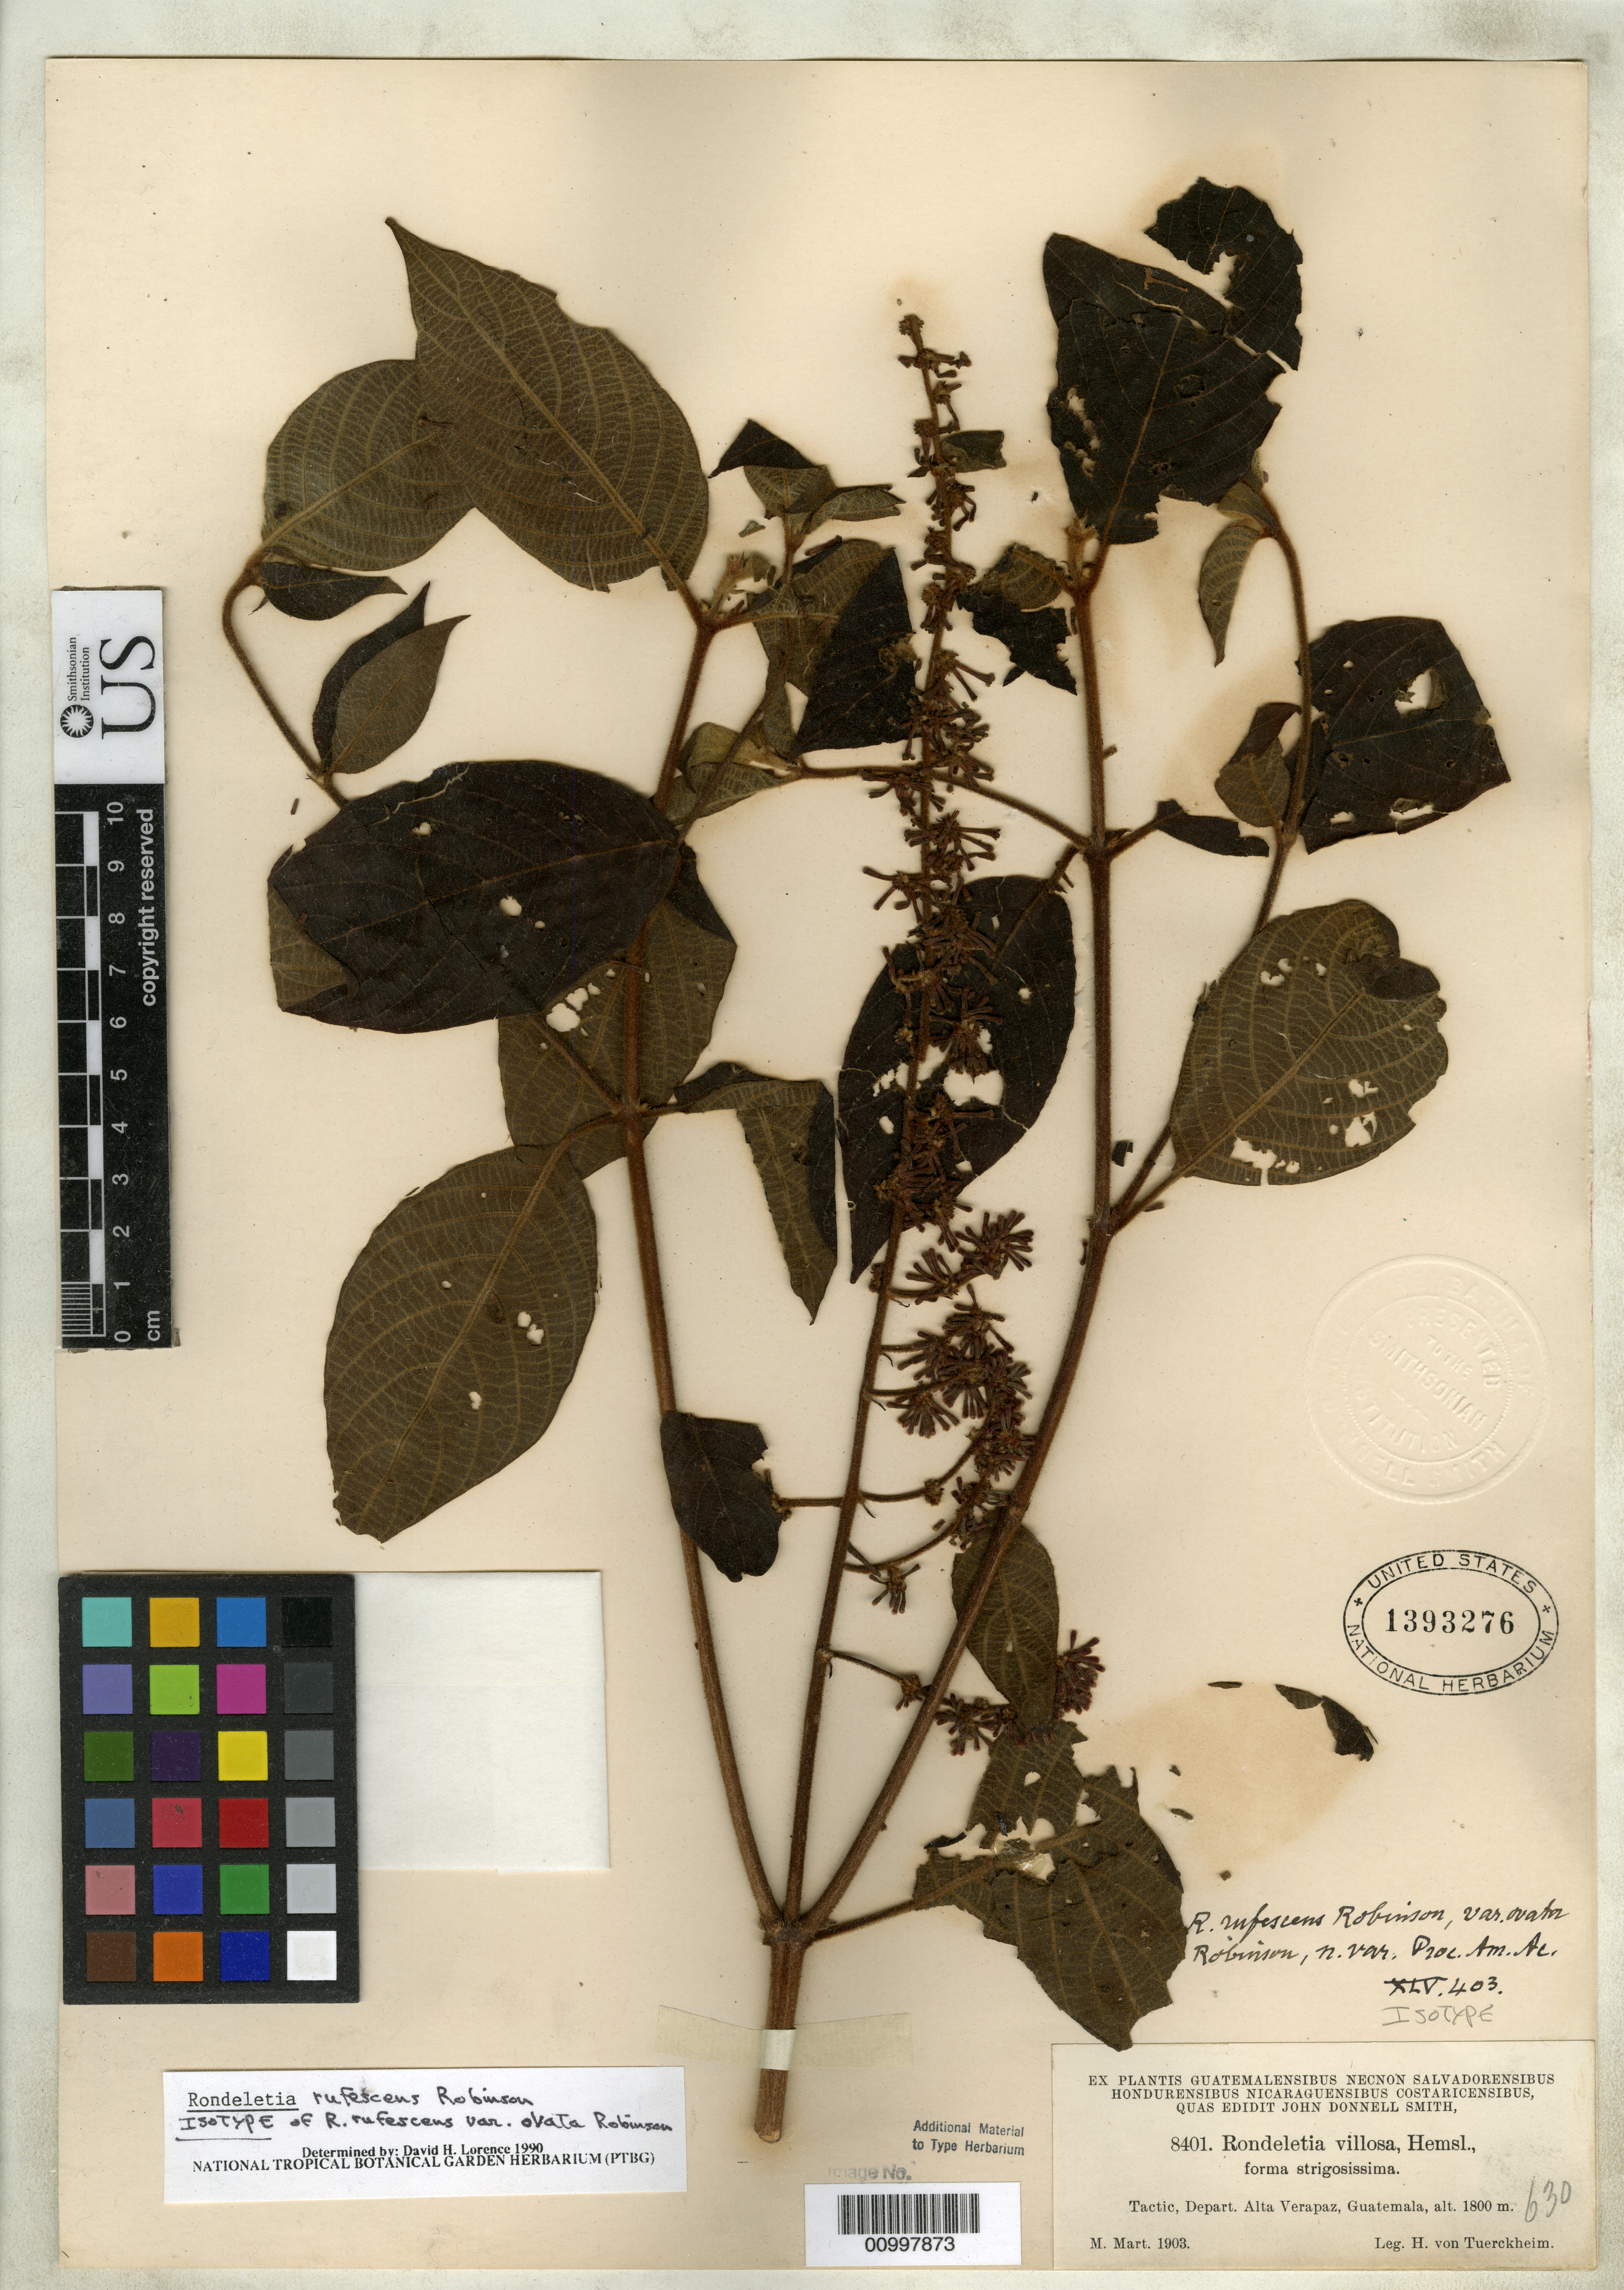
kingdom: Plantae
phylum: Tracheophyta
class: Magnoliopsida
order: Gentianales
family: Rubiaceae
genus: Rondeletia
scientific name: Rondeletia rufescens var. ovata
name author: B.L. Rob.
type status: Isotype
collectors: H. von Türckheim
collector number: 8401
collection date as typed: Mar 1903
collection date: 1903-03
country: Guatemala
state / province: Alta Verapaz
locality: Tactic.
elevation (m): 1800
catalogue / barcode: US 1393276